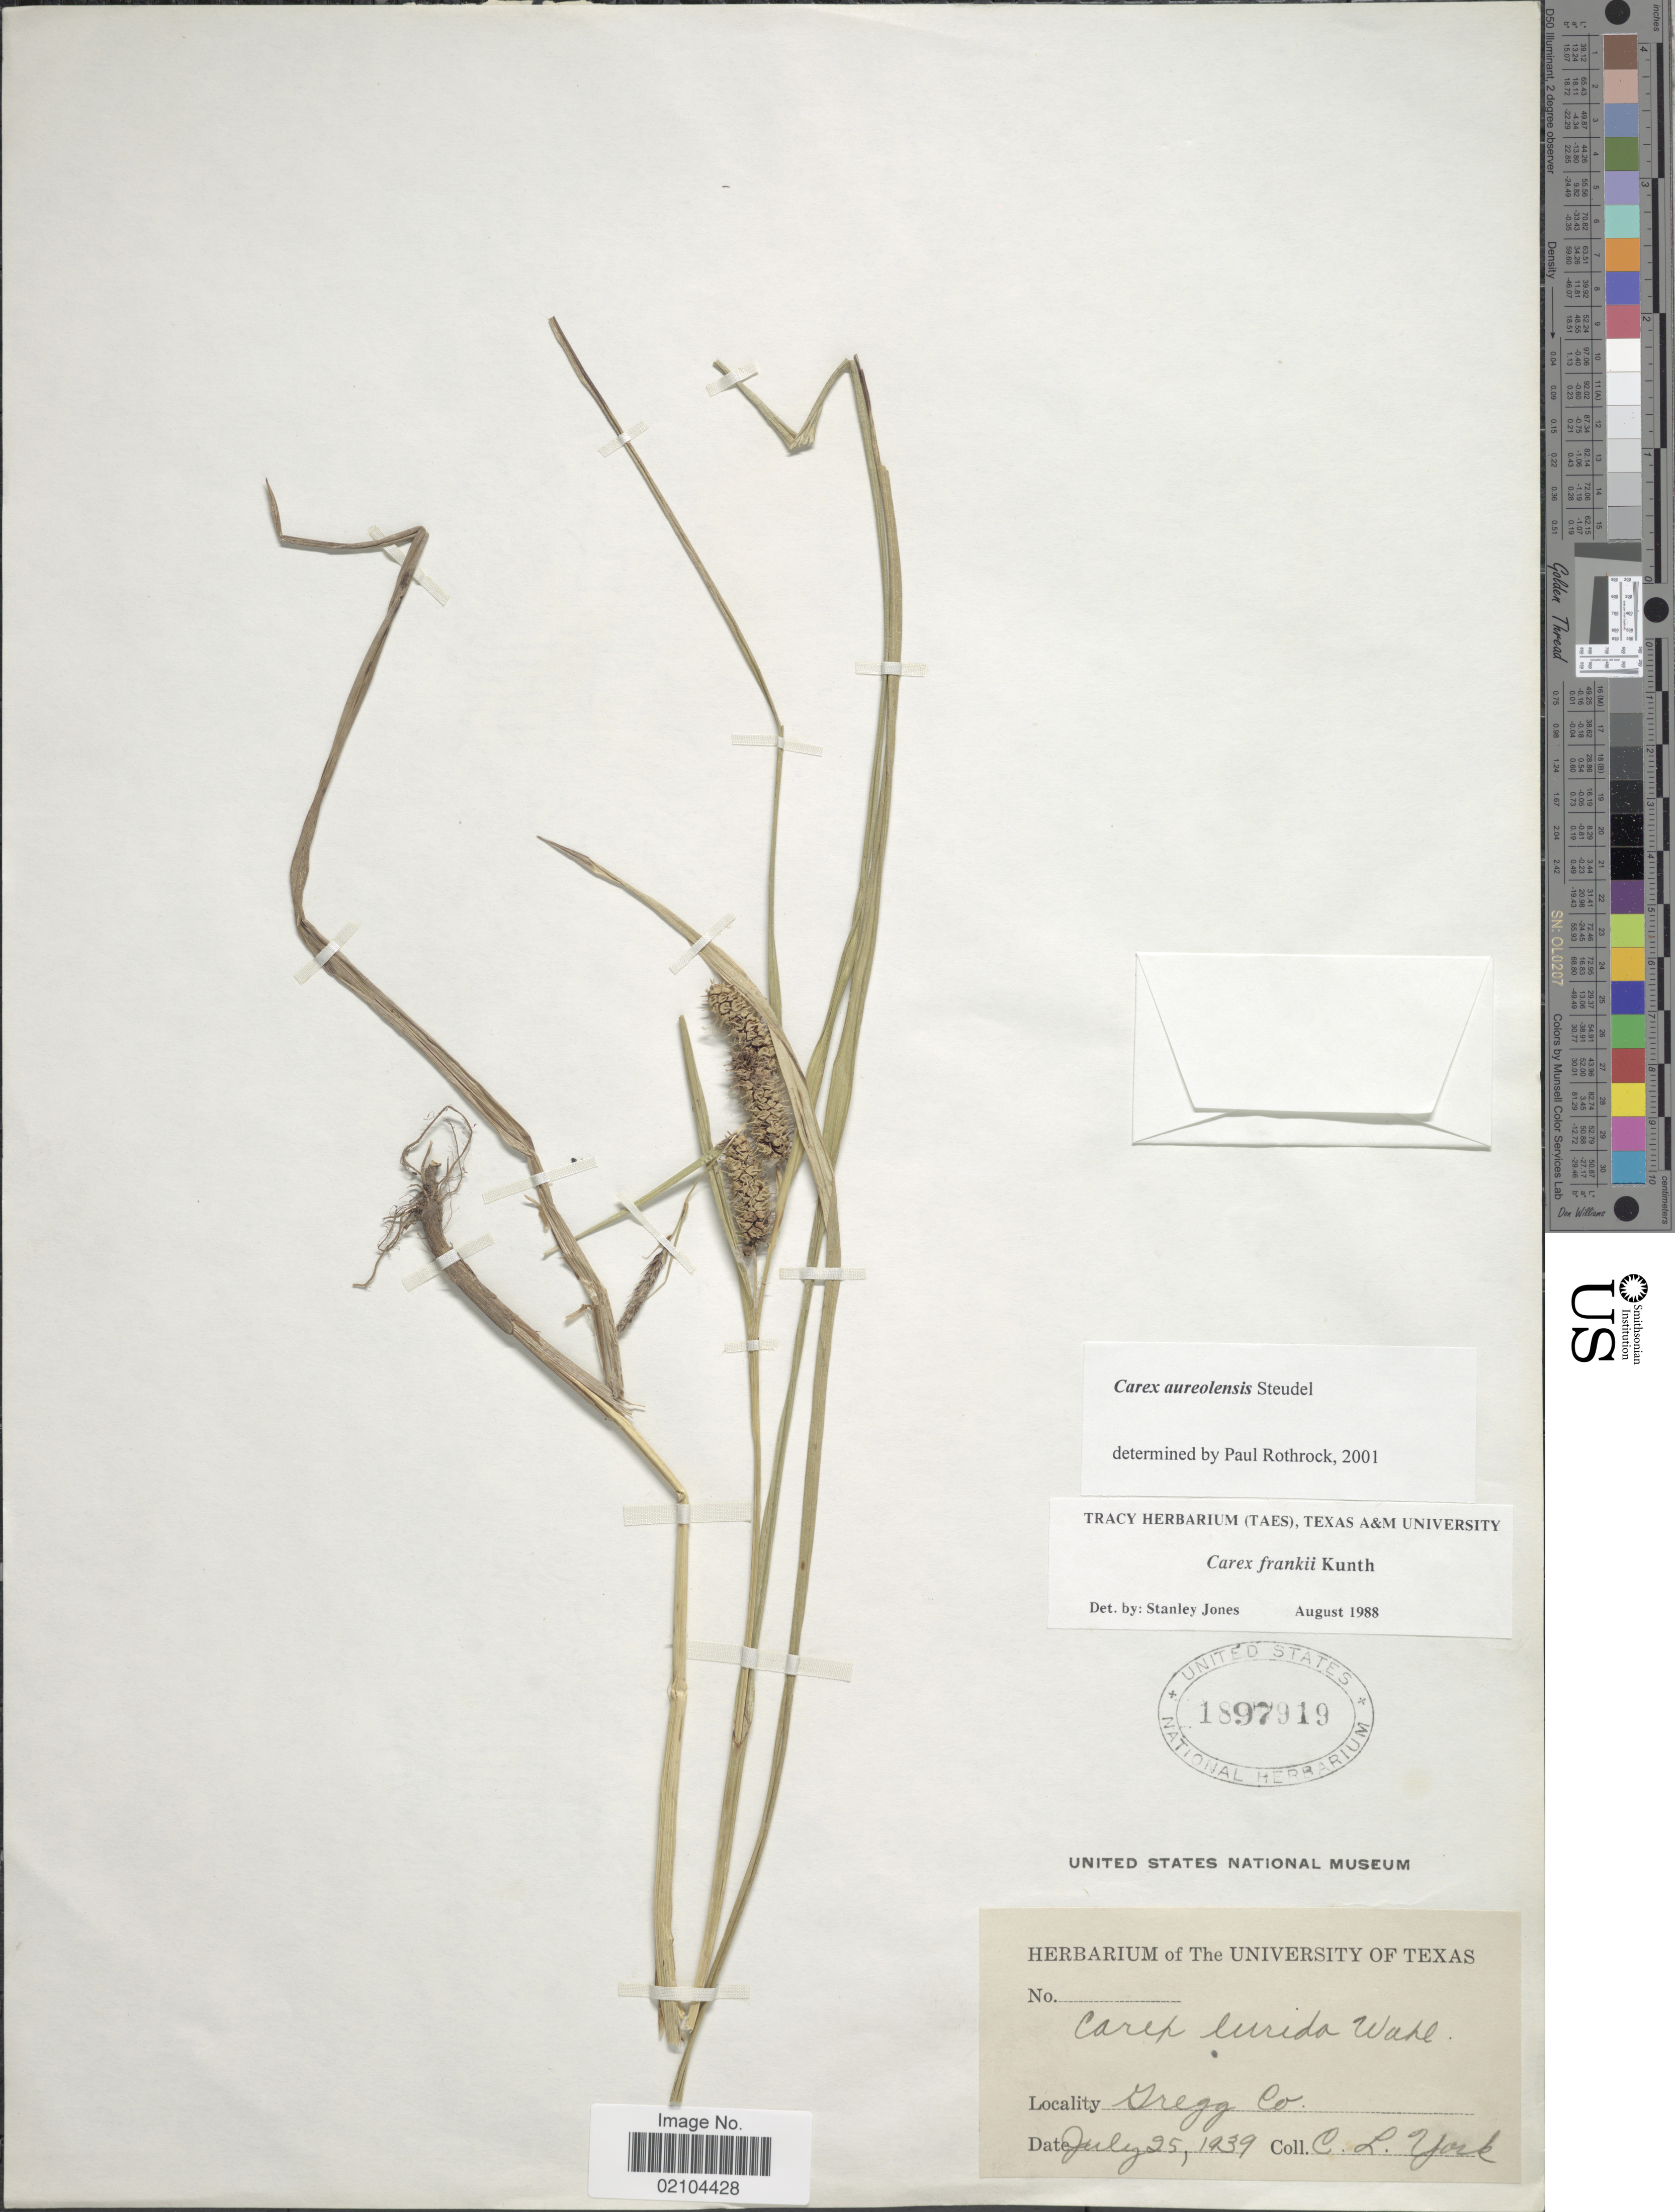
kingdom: Plantae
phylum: Tracheophyta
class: Liliopsida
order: Poales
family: Cyperaceae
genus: Carex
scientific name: Carex aureolensis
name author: Steud.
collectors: C. L. York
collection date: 1939-07-25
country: United States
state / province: Texas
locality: Gregg Co.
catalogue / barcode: US 1897919